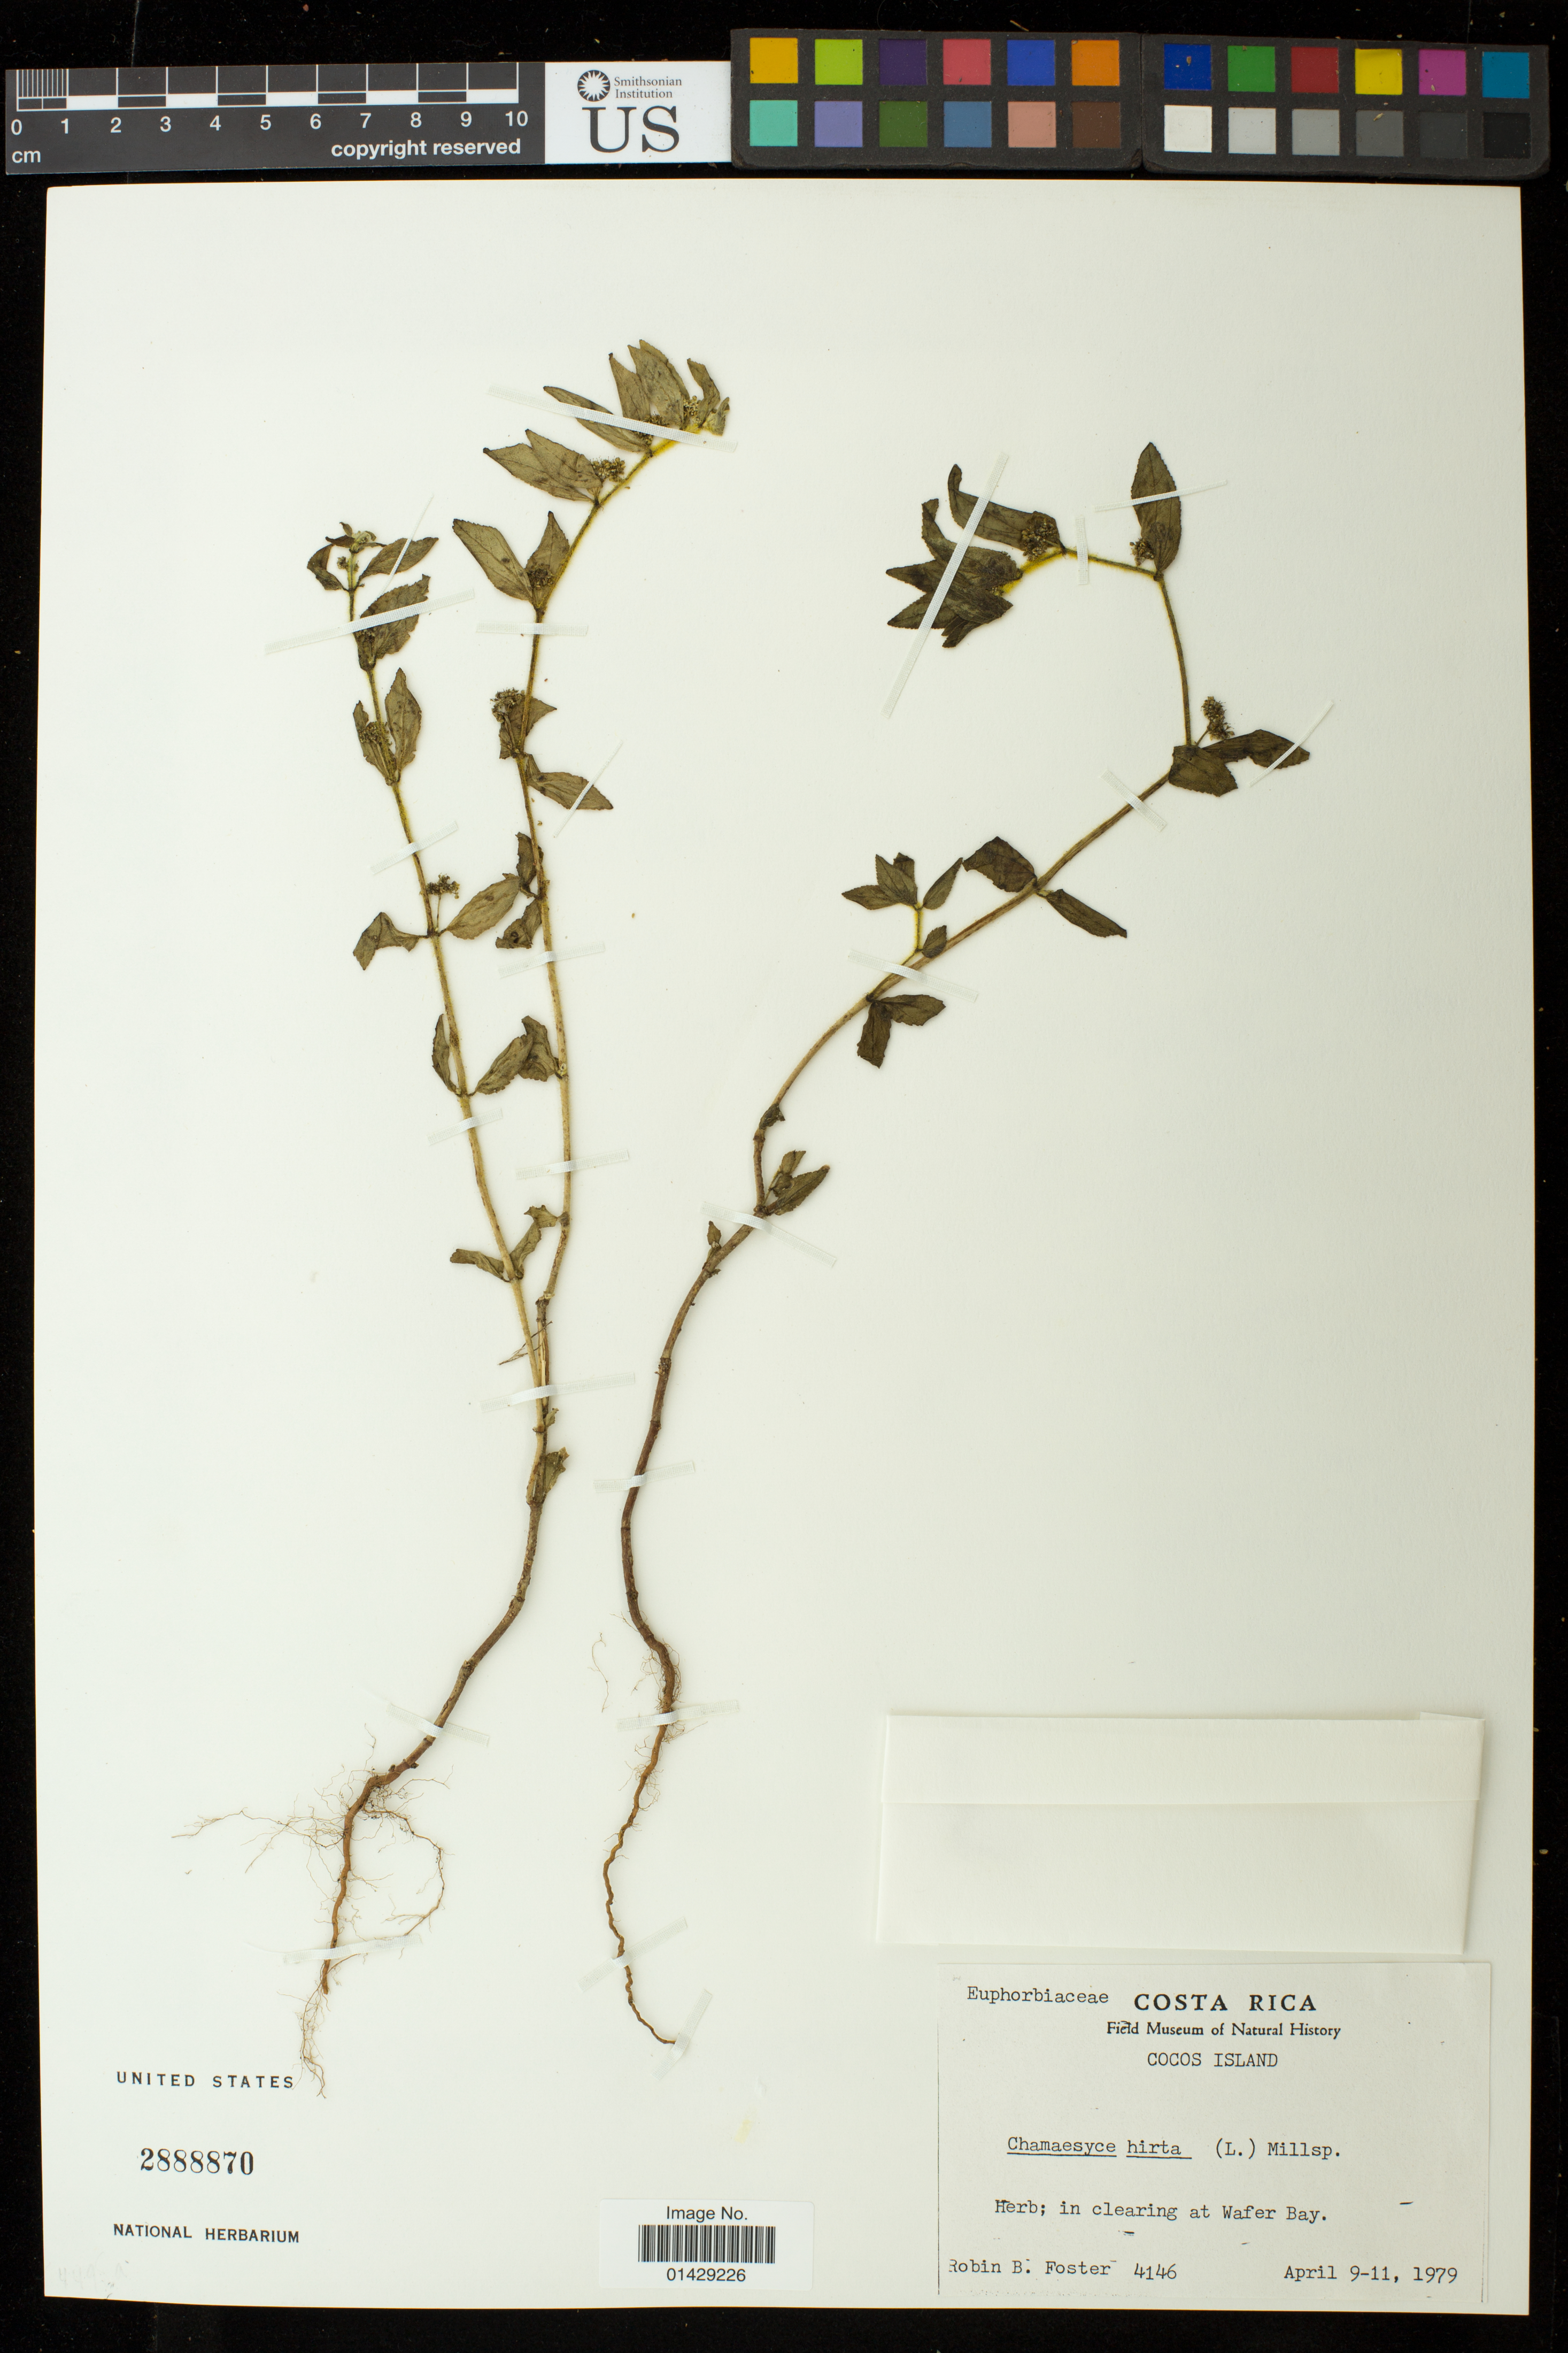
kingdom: Plantae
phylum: Tracheophyta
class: Magnoliopsida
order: Malpighiales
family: Euphorbiaceae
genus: Euphorbia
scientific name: Euphorbia hirta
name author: L.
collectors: R. B. Foster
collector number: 4146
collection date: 1979-04-09/1979-04-11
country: Costa Rica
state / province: Puntarenas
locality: Cocos Island; In clearing at Wafer Bay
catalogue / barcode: US 2888870